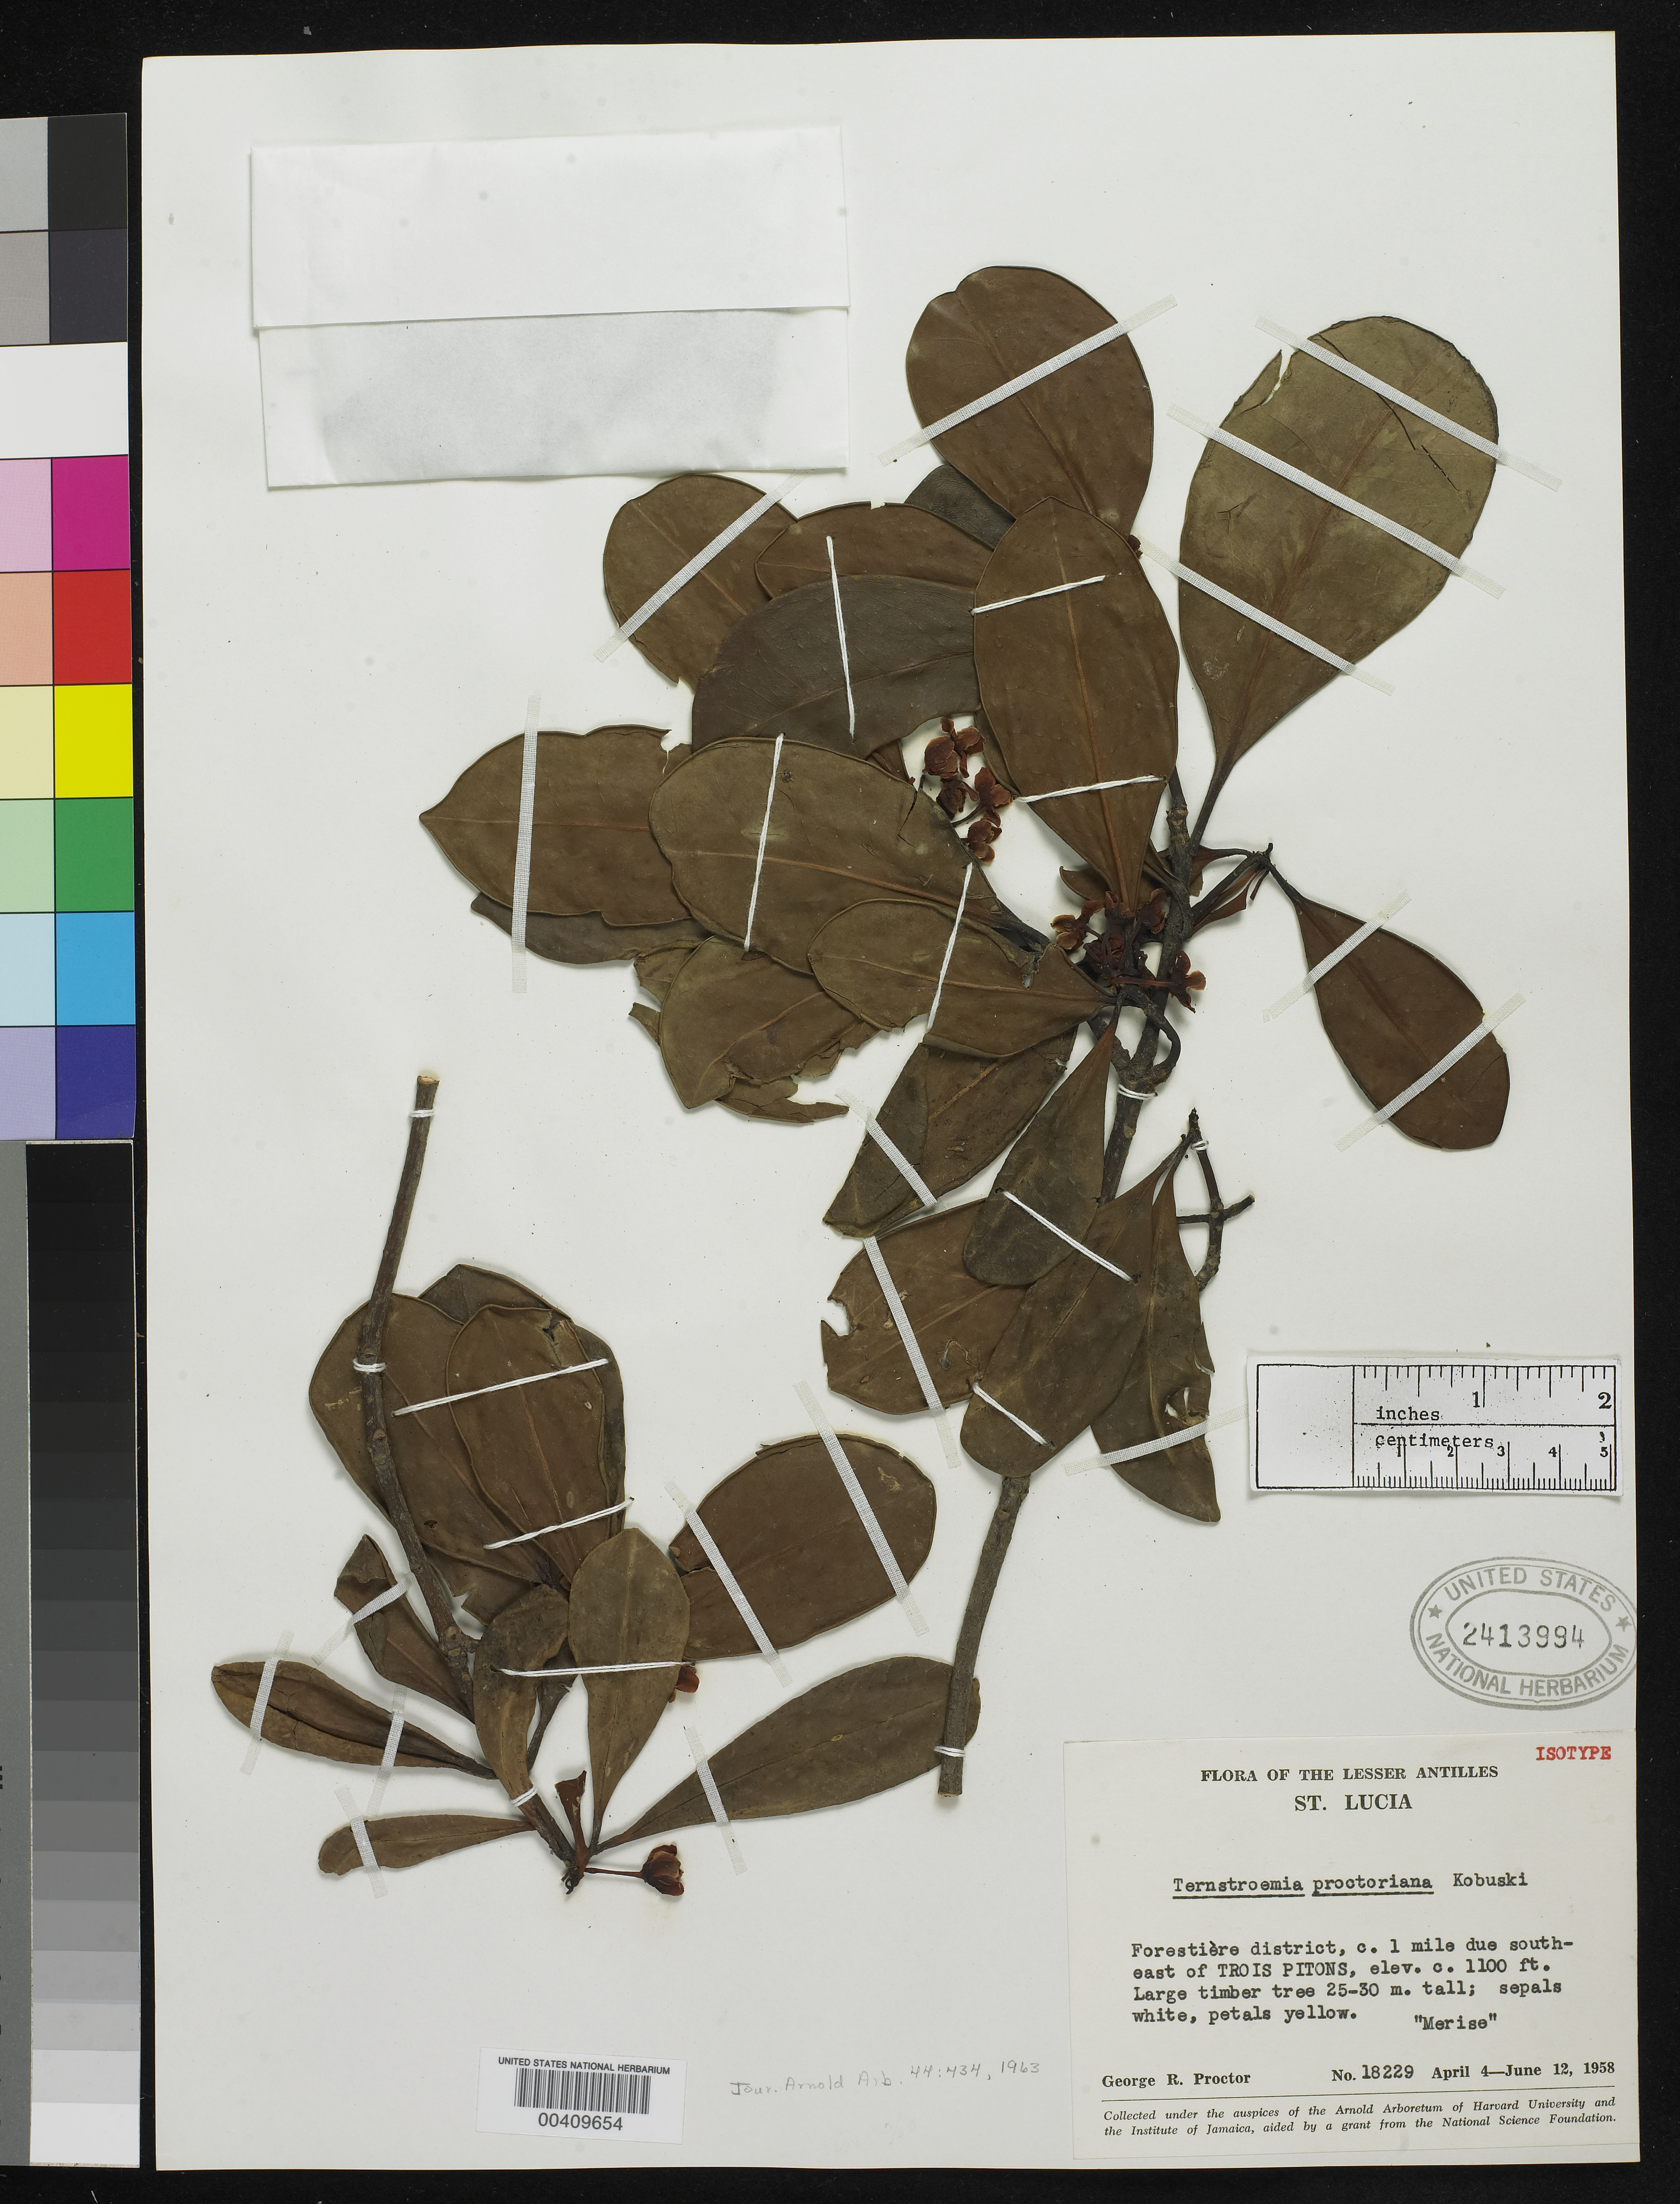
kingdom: Plantae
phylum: Tracheophyta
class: Magnoliopsida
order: Ericales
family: Pentaphylacaceae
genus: Ternstroemia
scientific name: Ternstroemia proctoriana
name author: Kobuski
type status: Isotype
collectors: G. R. Proctor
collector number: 18229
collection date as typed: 04 Apr 1958 to 12 Apr 1958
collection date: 1958-04-04/1958-04-12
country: St. Lucia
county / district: Forestiere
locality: Ca. 1 mi SE of Trois Pitons.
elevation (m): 335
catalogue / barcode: US 2413994